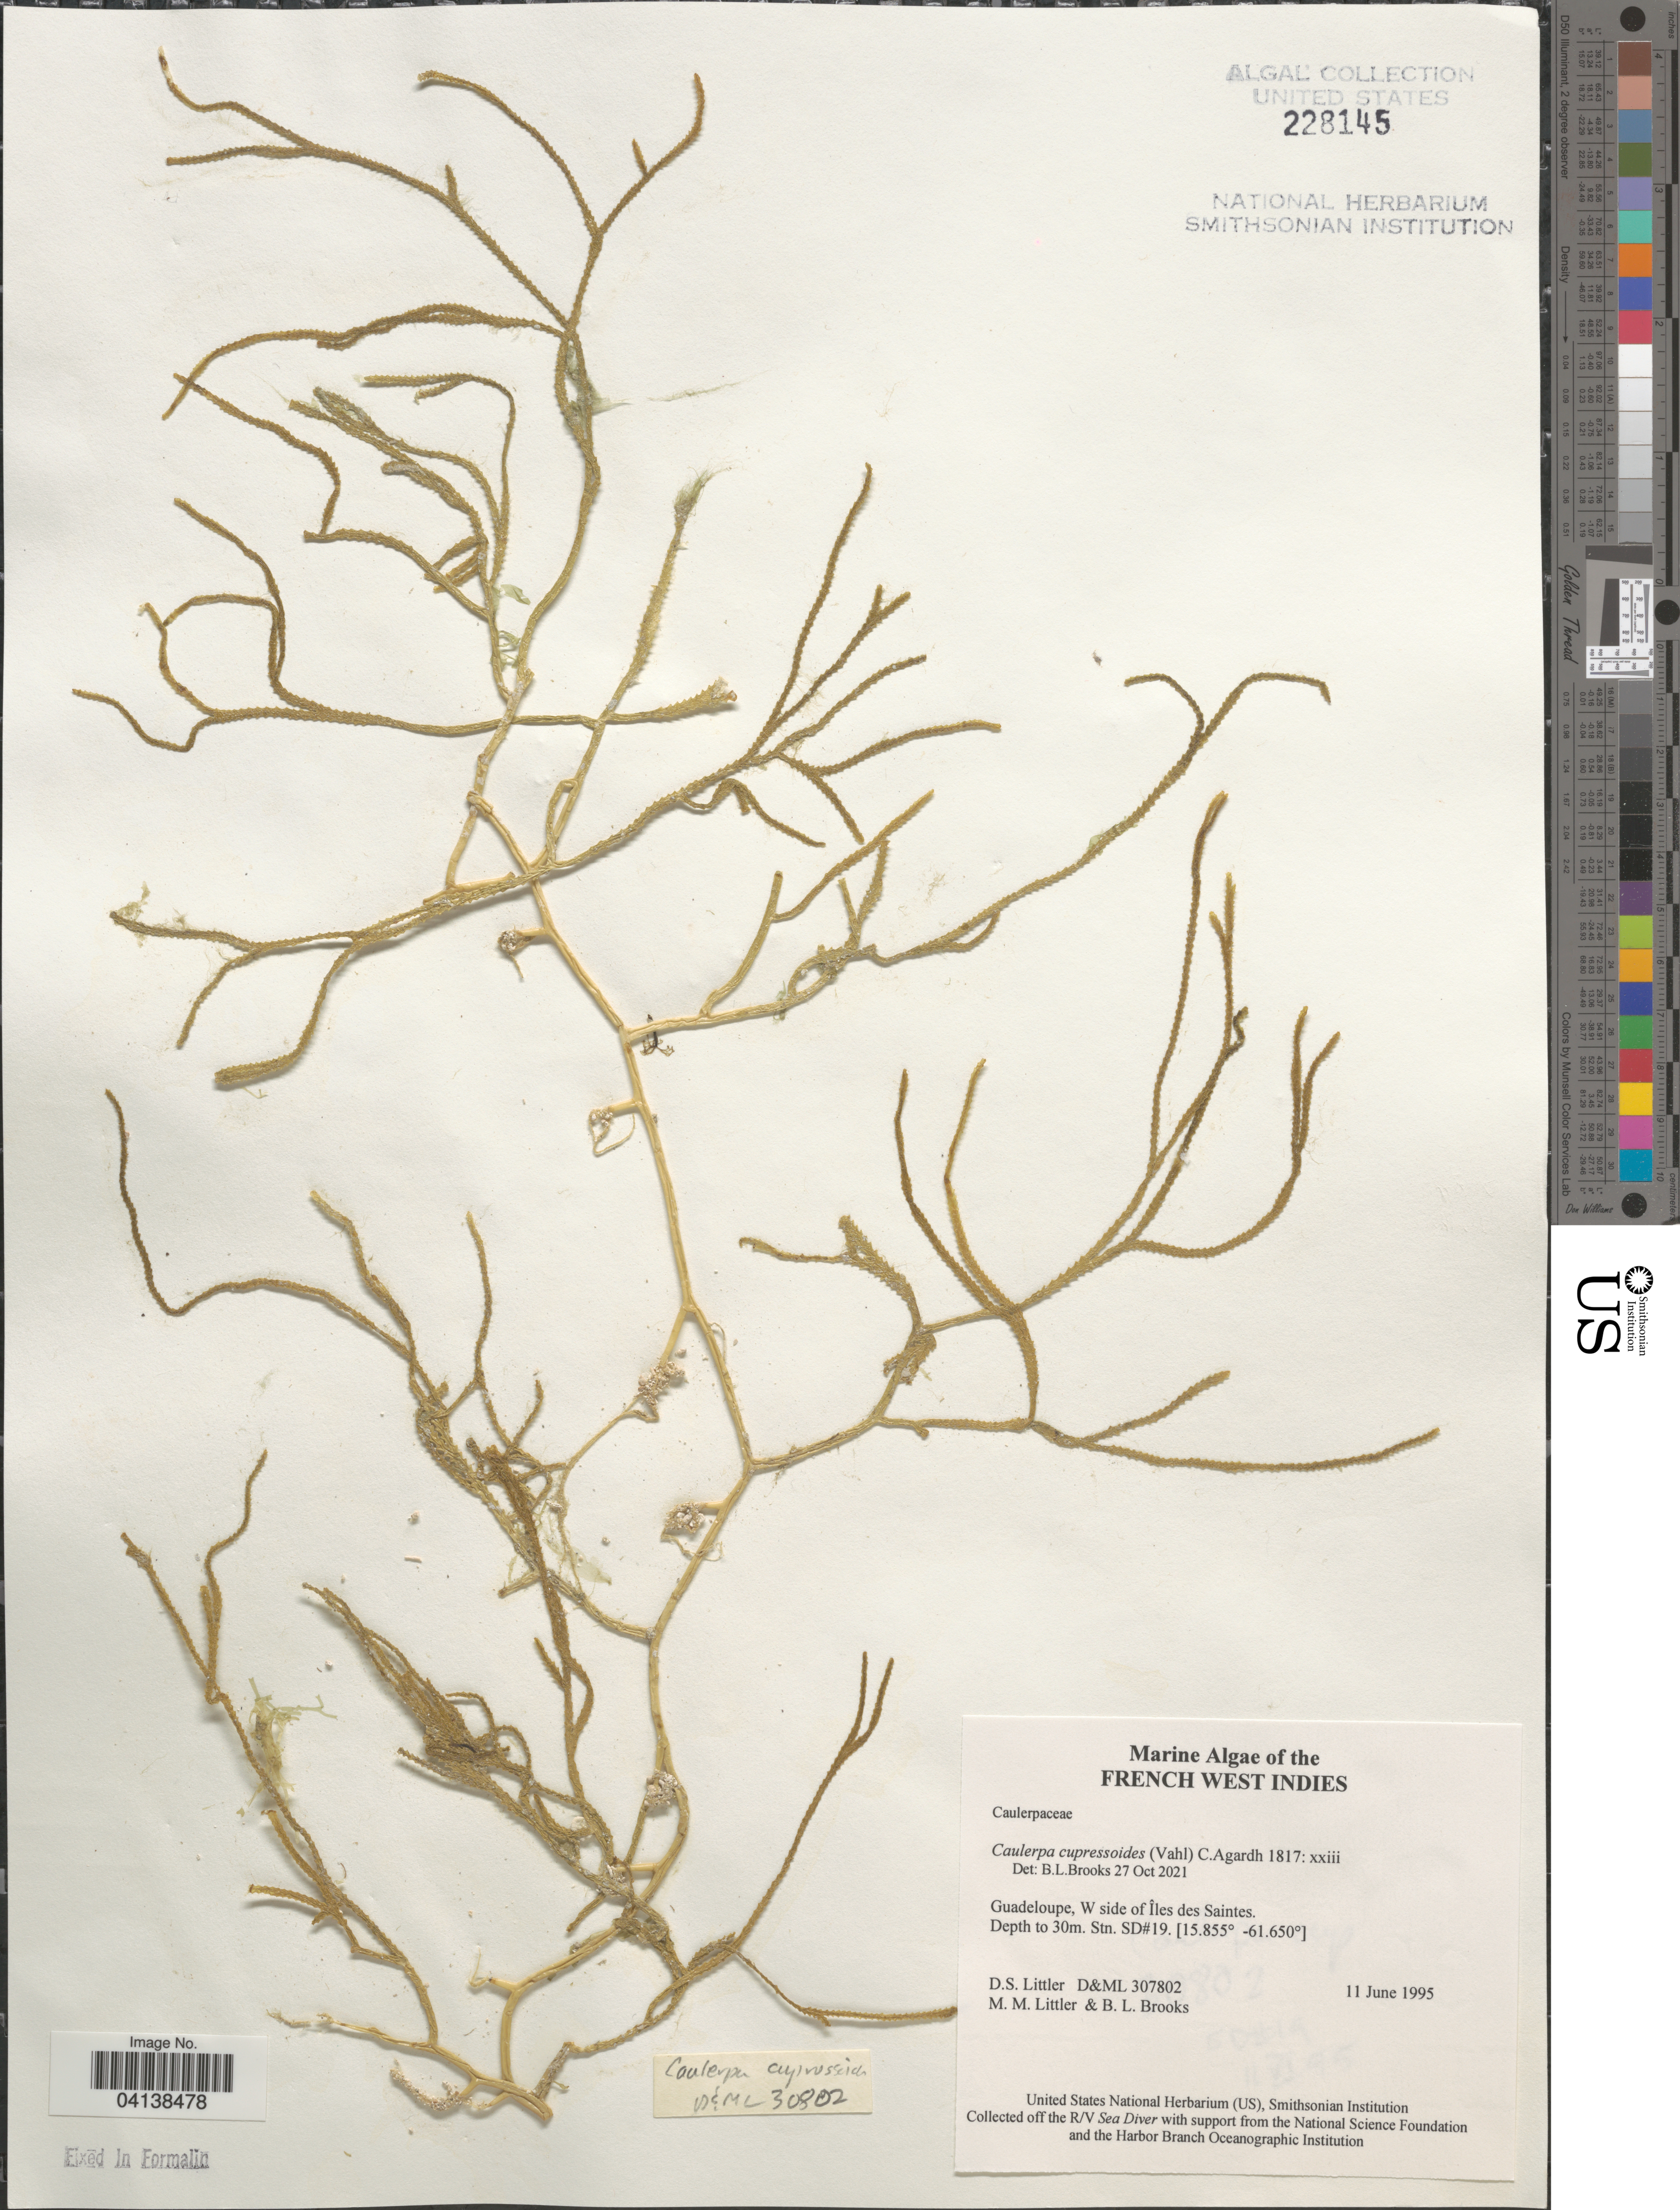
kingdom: Plantae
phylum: Chlorophyta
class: Ulvophyceae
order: Bryopsidales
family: Caulerpaceae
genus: Caulerpa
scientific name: Caulerpa cupressoides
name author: (Vahl) C. Agardh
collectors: D. S. Littler & B. Brooks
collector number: D&ML 307802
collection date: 1995-06-11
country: Guadeloupe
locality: French West Indies. W side of Îles des Saintes. Stn. SD#19.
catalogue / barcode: US 228145